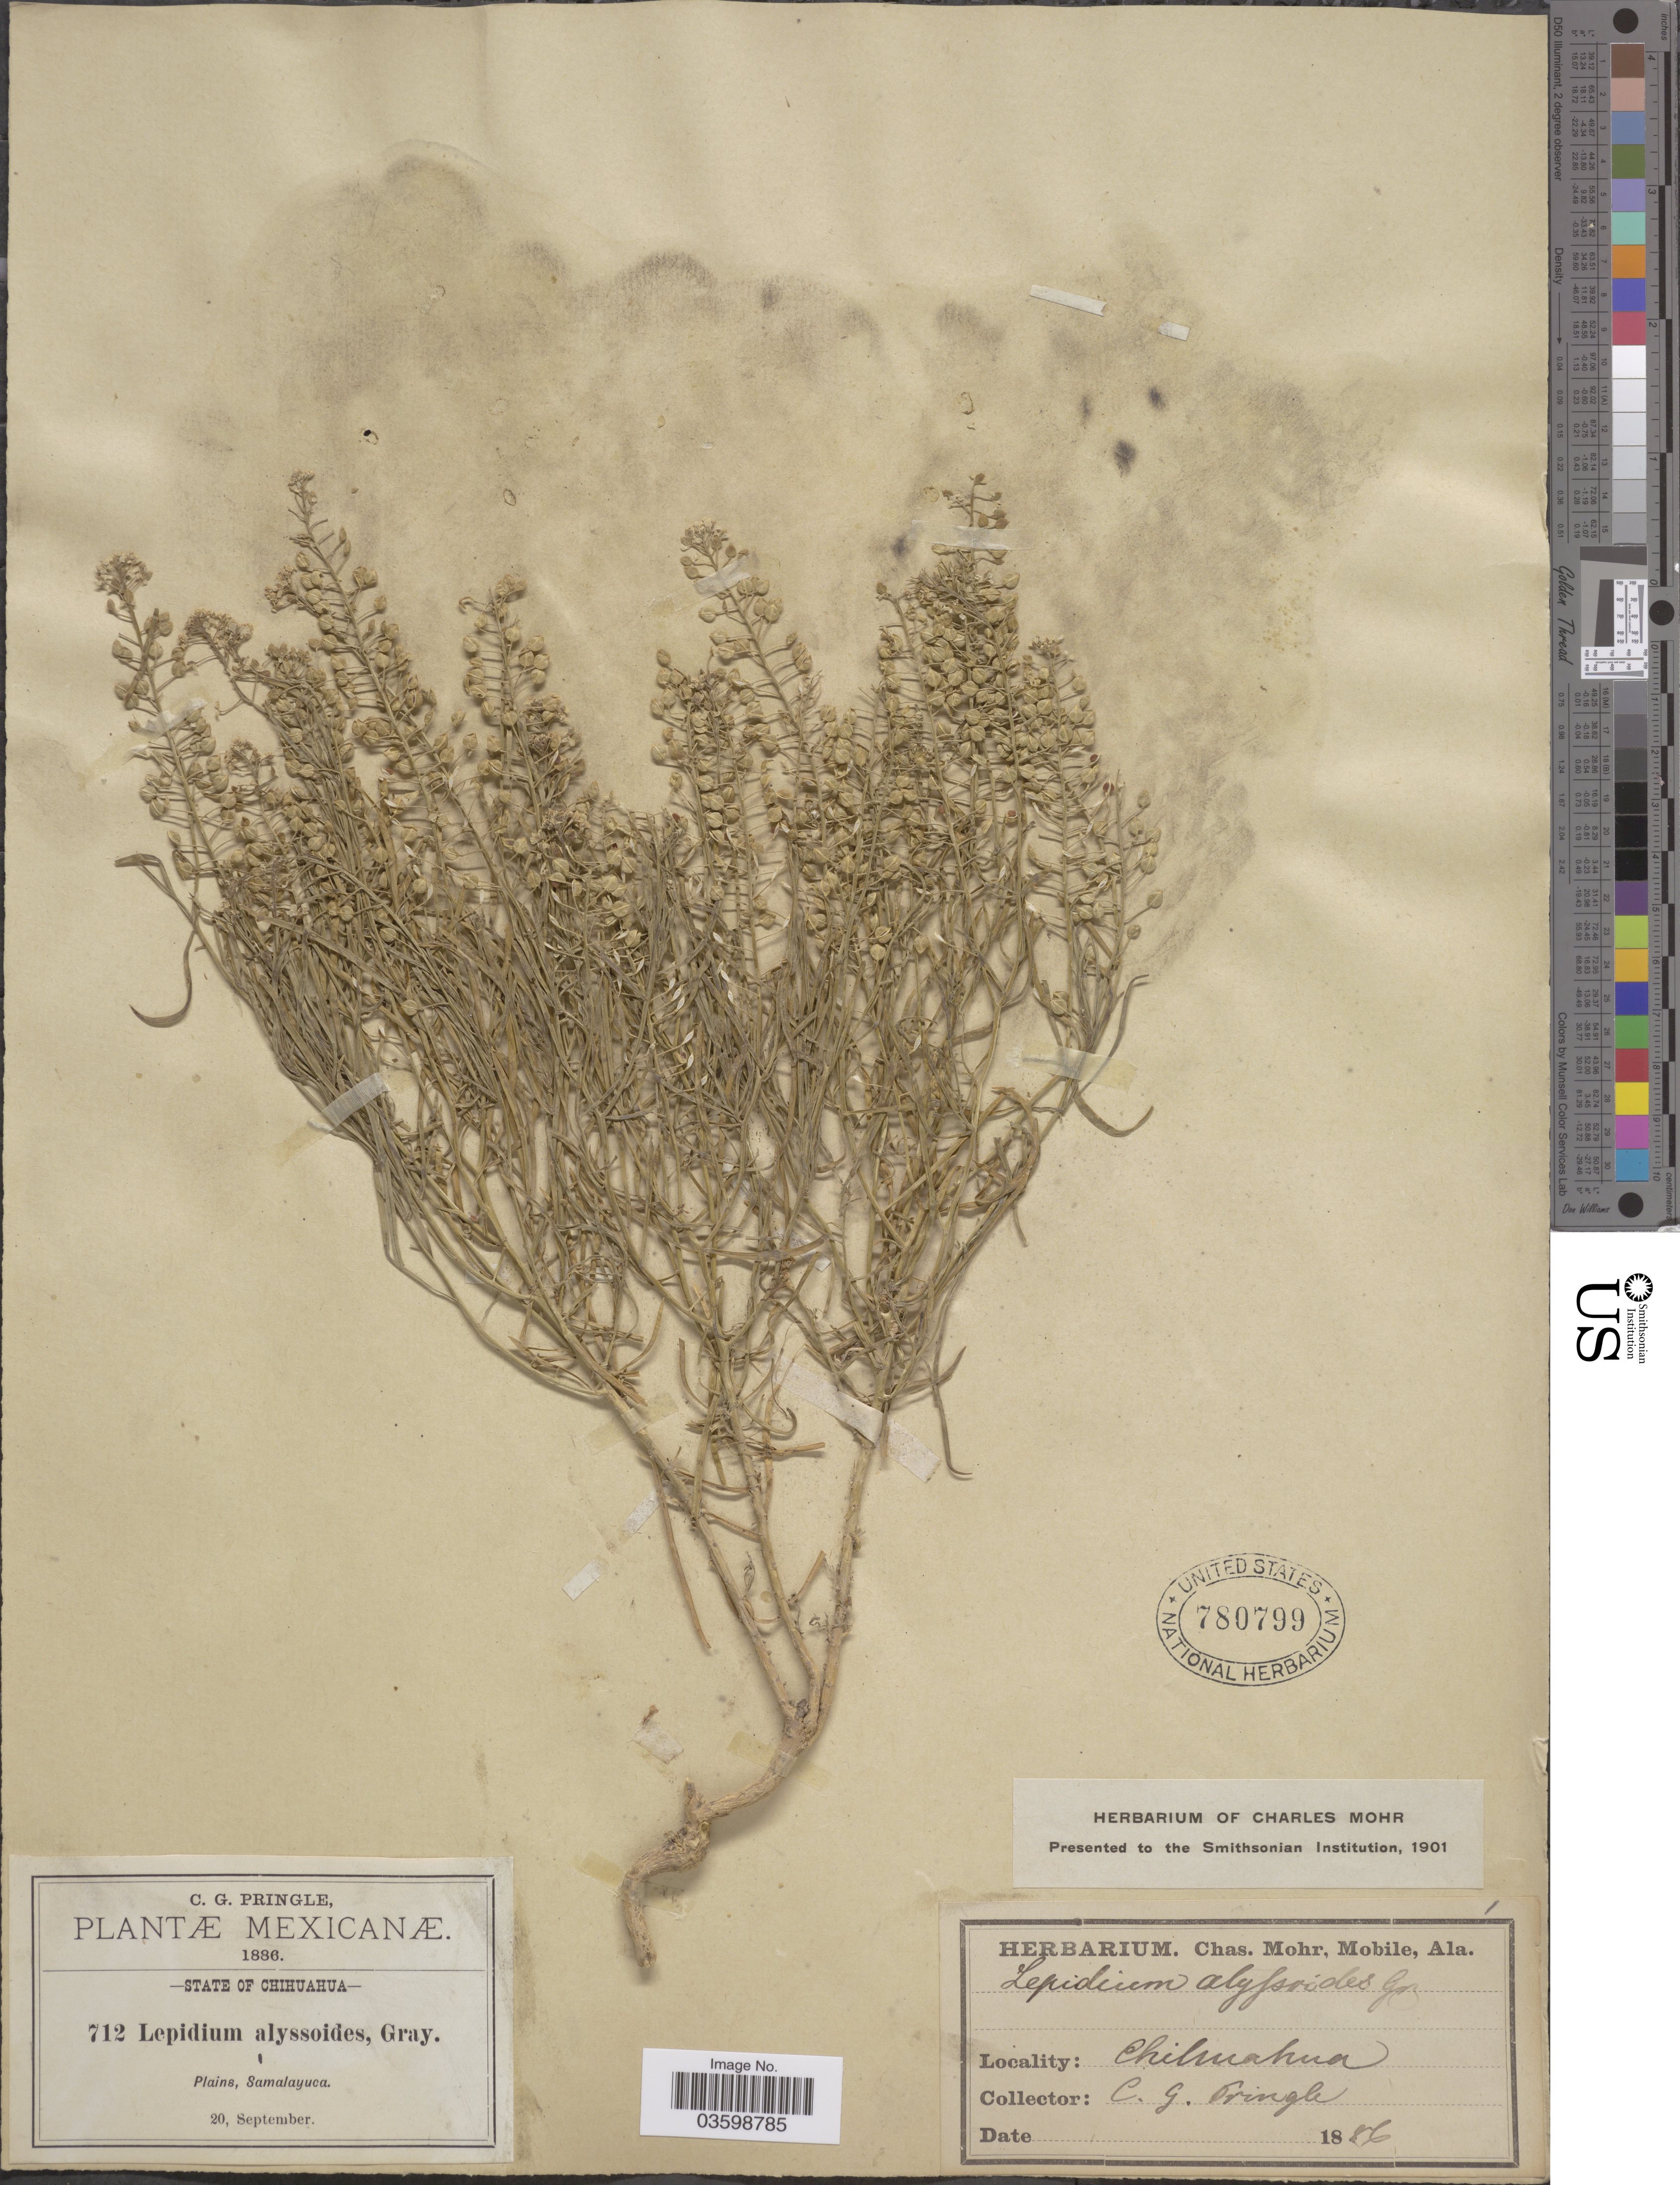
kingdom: Plantae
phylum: Tracheophyta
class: Magnoliopsida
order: Brassicales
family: Brassicaceae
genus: Lepidium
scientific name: Lepidium montanum var. alyssoides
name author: (A. Gray) M.E. Jones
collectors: C. G. Pringle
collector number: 712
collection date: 1886-09-20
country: Mexico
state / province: Chihuahua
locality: Plains, Samalayuca.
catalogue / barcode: US 780799